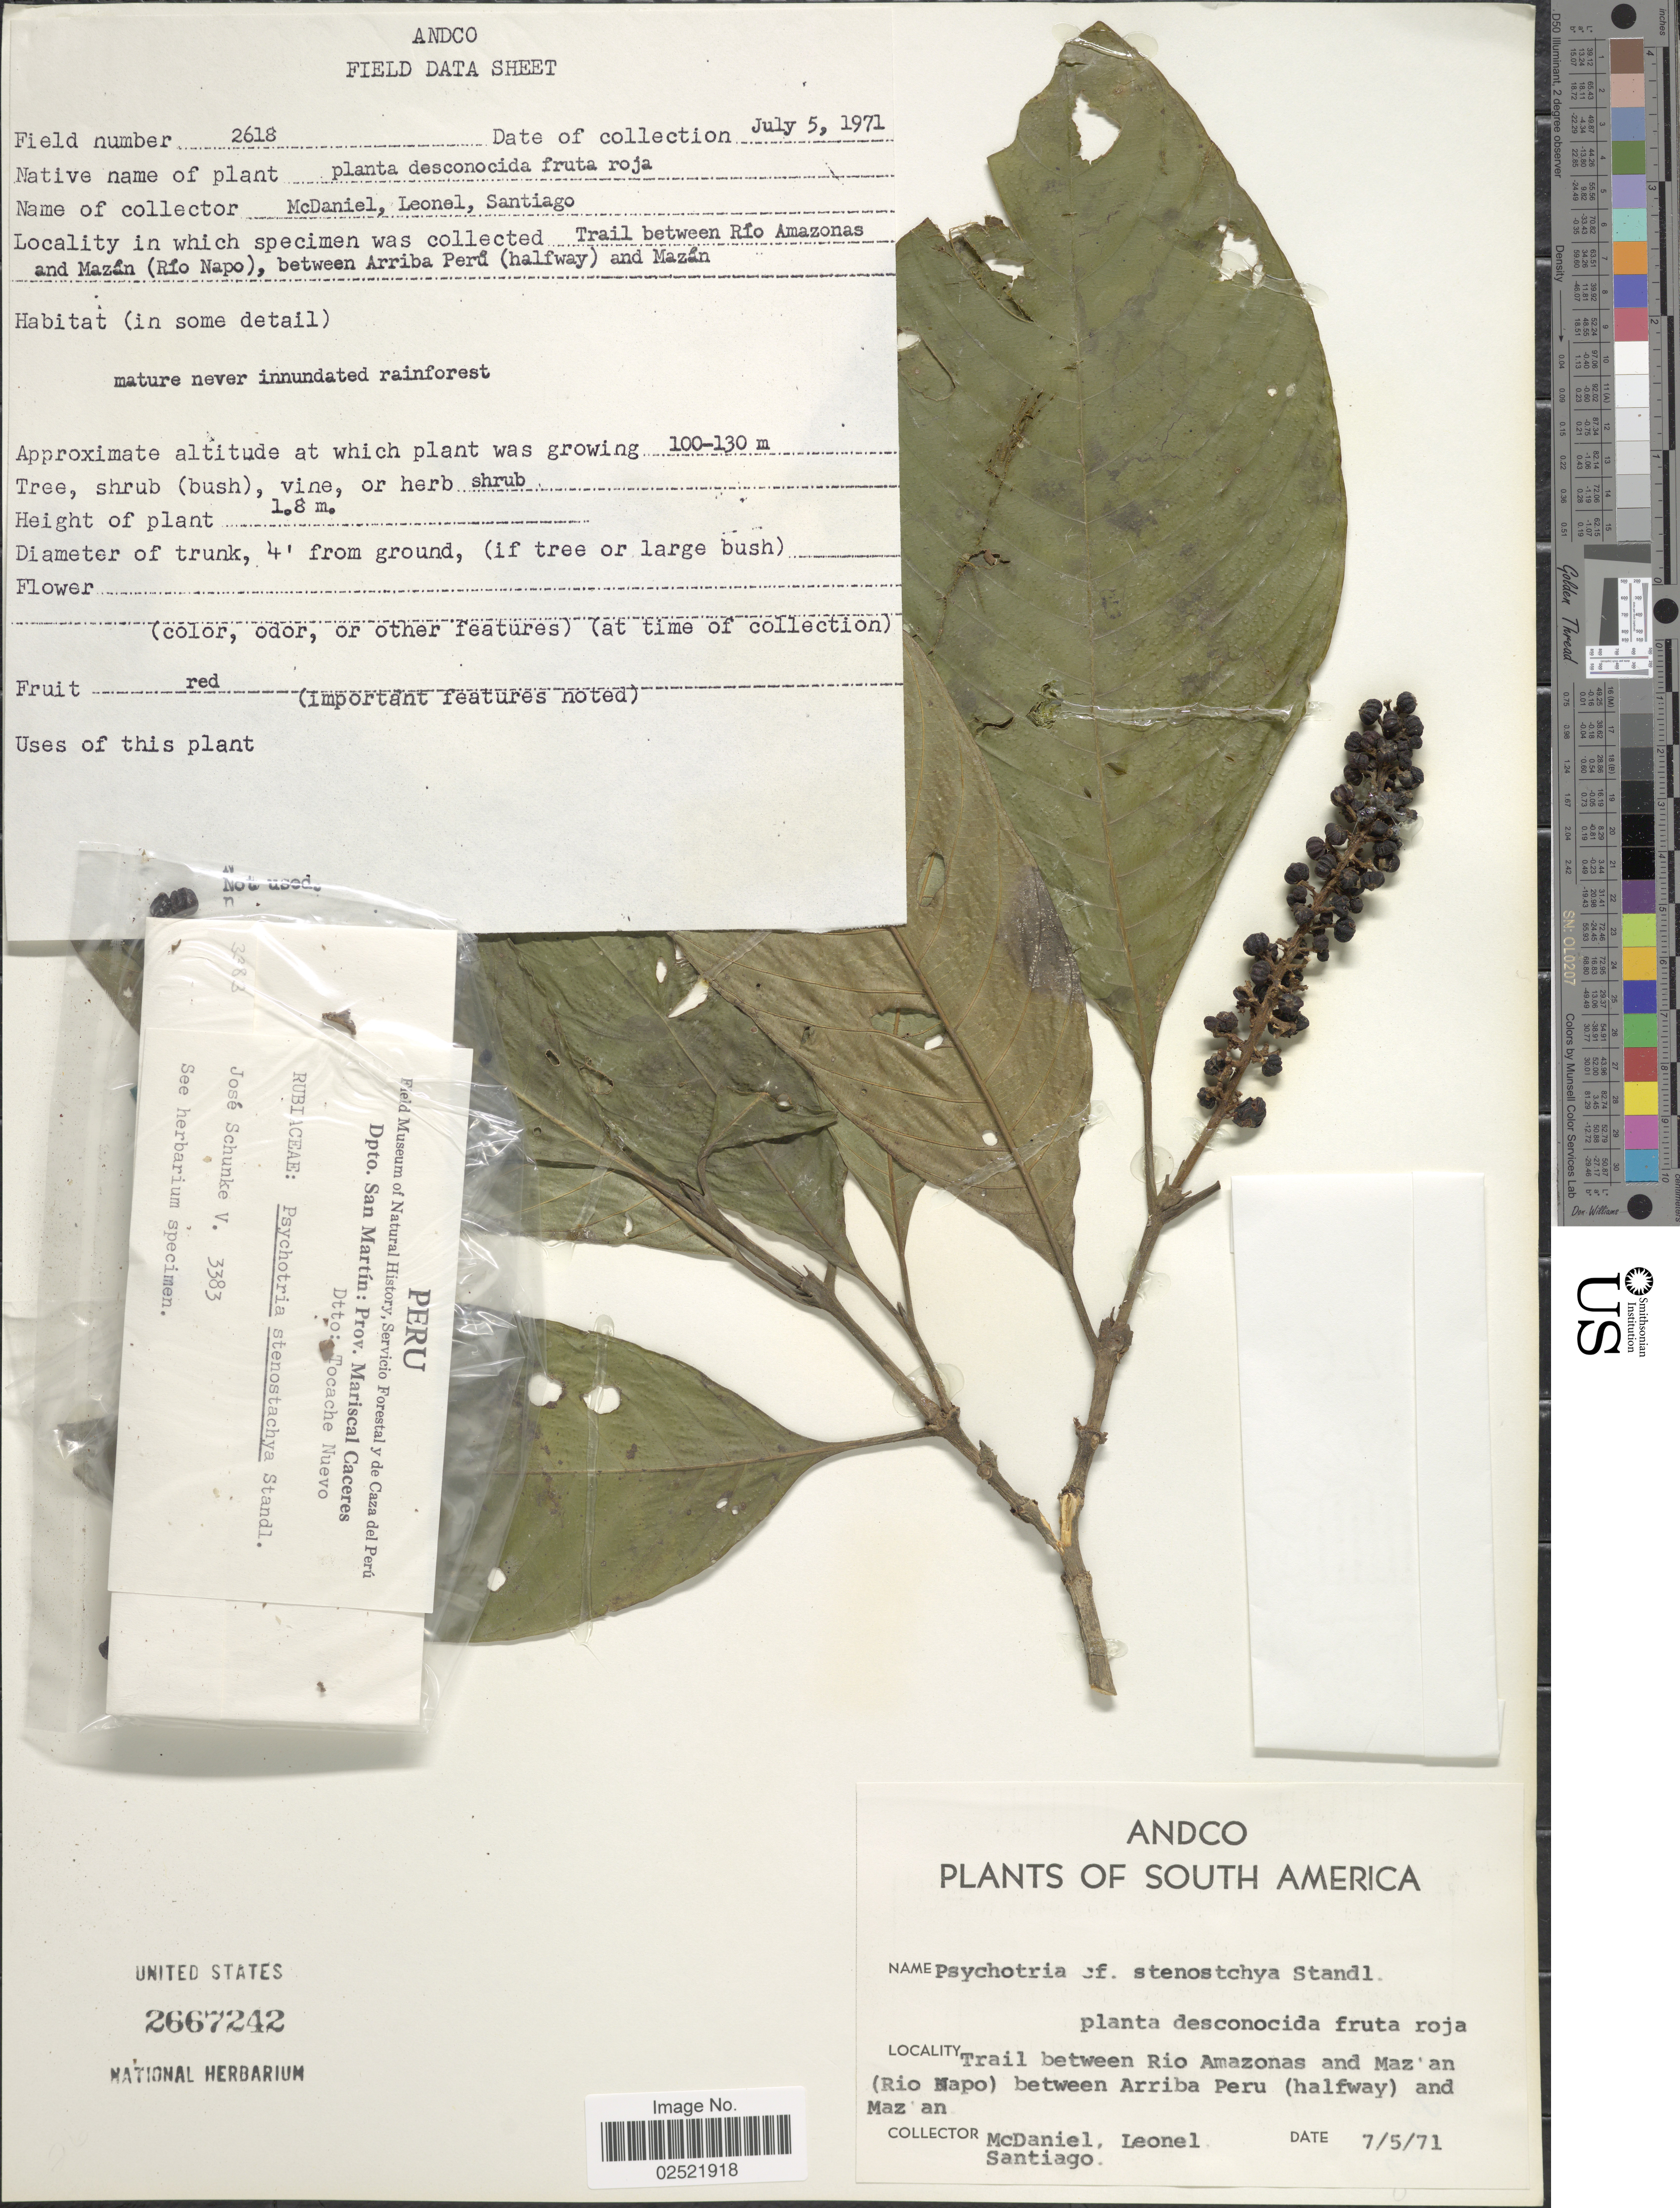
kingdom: Plantae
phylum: Tracheophyta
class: Magnoliopsida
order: Gentianales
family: Rubiaceae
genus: Psychotria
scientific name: Psychotria stenostachya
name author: Standl.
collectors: -- McDaniel, -- Leonel & -. Santiago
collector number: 2618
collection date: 1971-07-05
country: Peru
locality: Trail between Rio Amazonas and Maz'an (Rio Napo) between Arriba Peru (halfway) and Maz'an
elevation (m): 100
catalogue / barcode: US 2667242